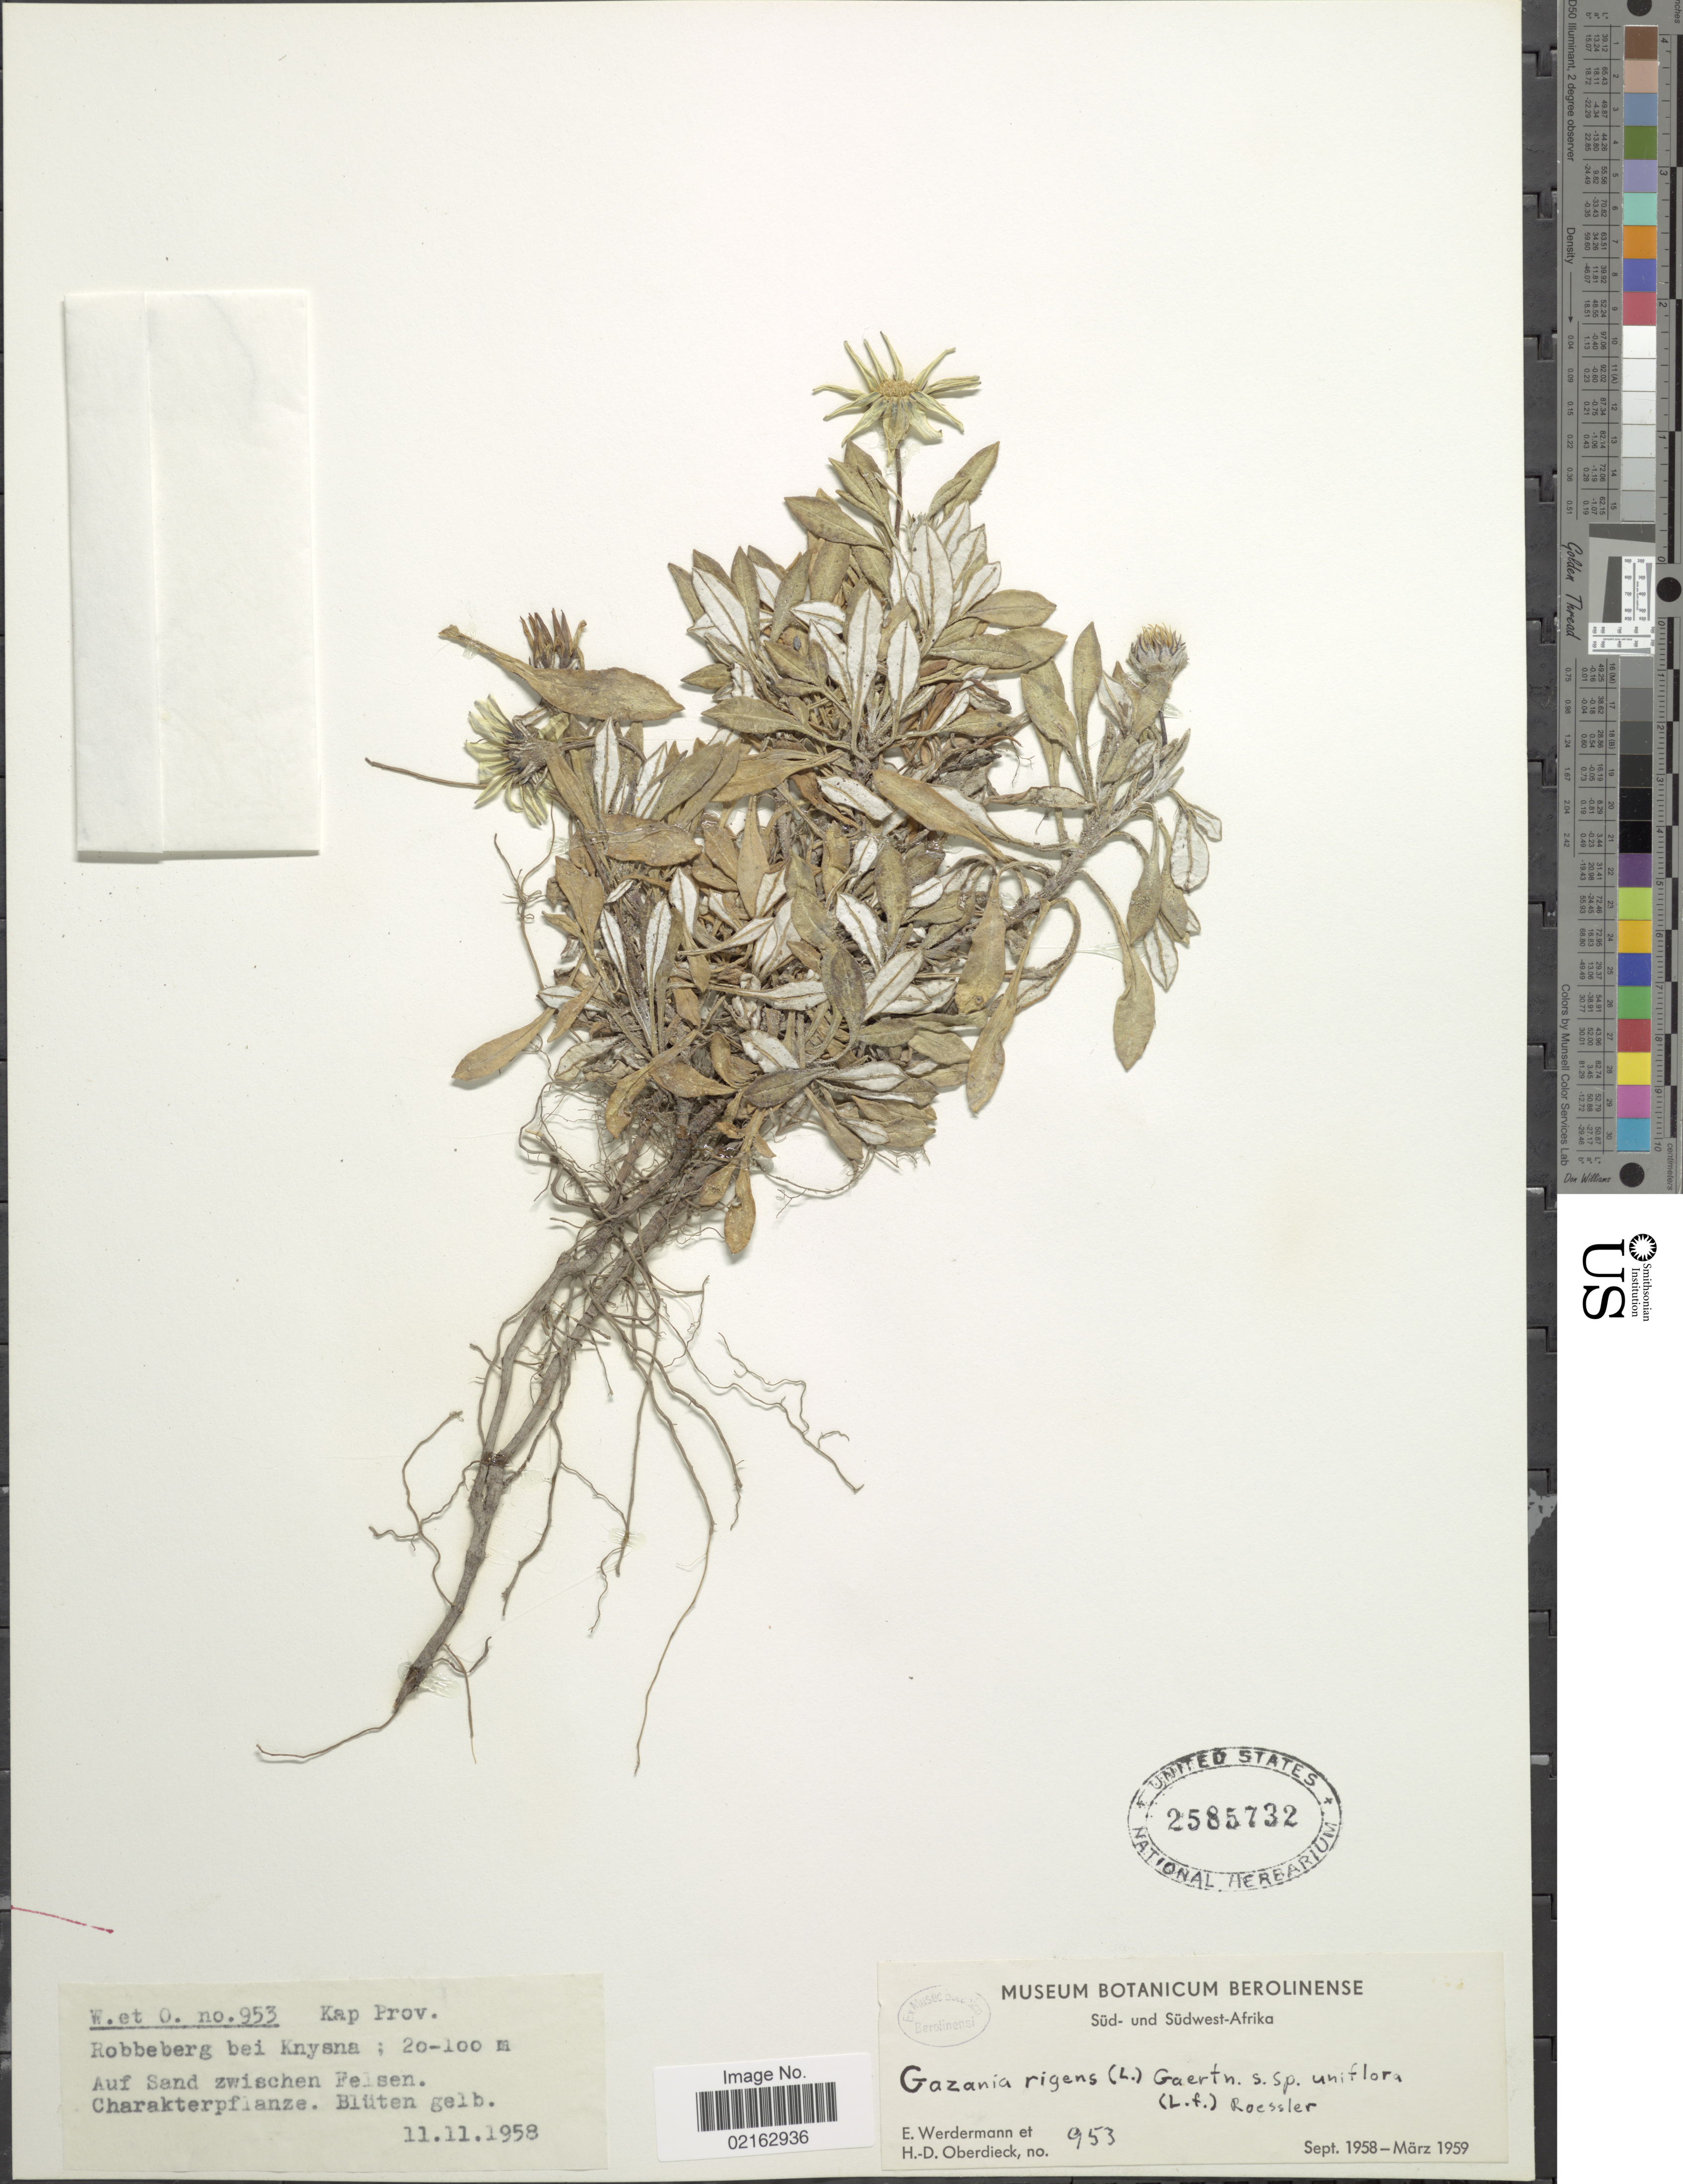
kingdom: Plantae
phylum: Tracheophyta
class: Magnoliopsida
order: Asterales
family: Asteraceae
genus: Gazania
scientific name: Gazania rigens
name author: (L.) Gaertn.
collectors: E. Werdermann & H. Oberdieck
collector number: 953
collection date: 1958-11-11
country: South Africa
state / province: Western Cape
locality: Kap Prov. Robbeberg bei Knysna. Auf sand zwischen Pelsen.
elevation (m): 20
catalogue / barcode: US 2585732